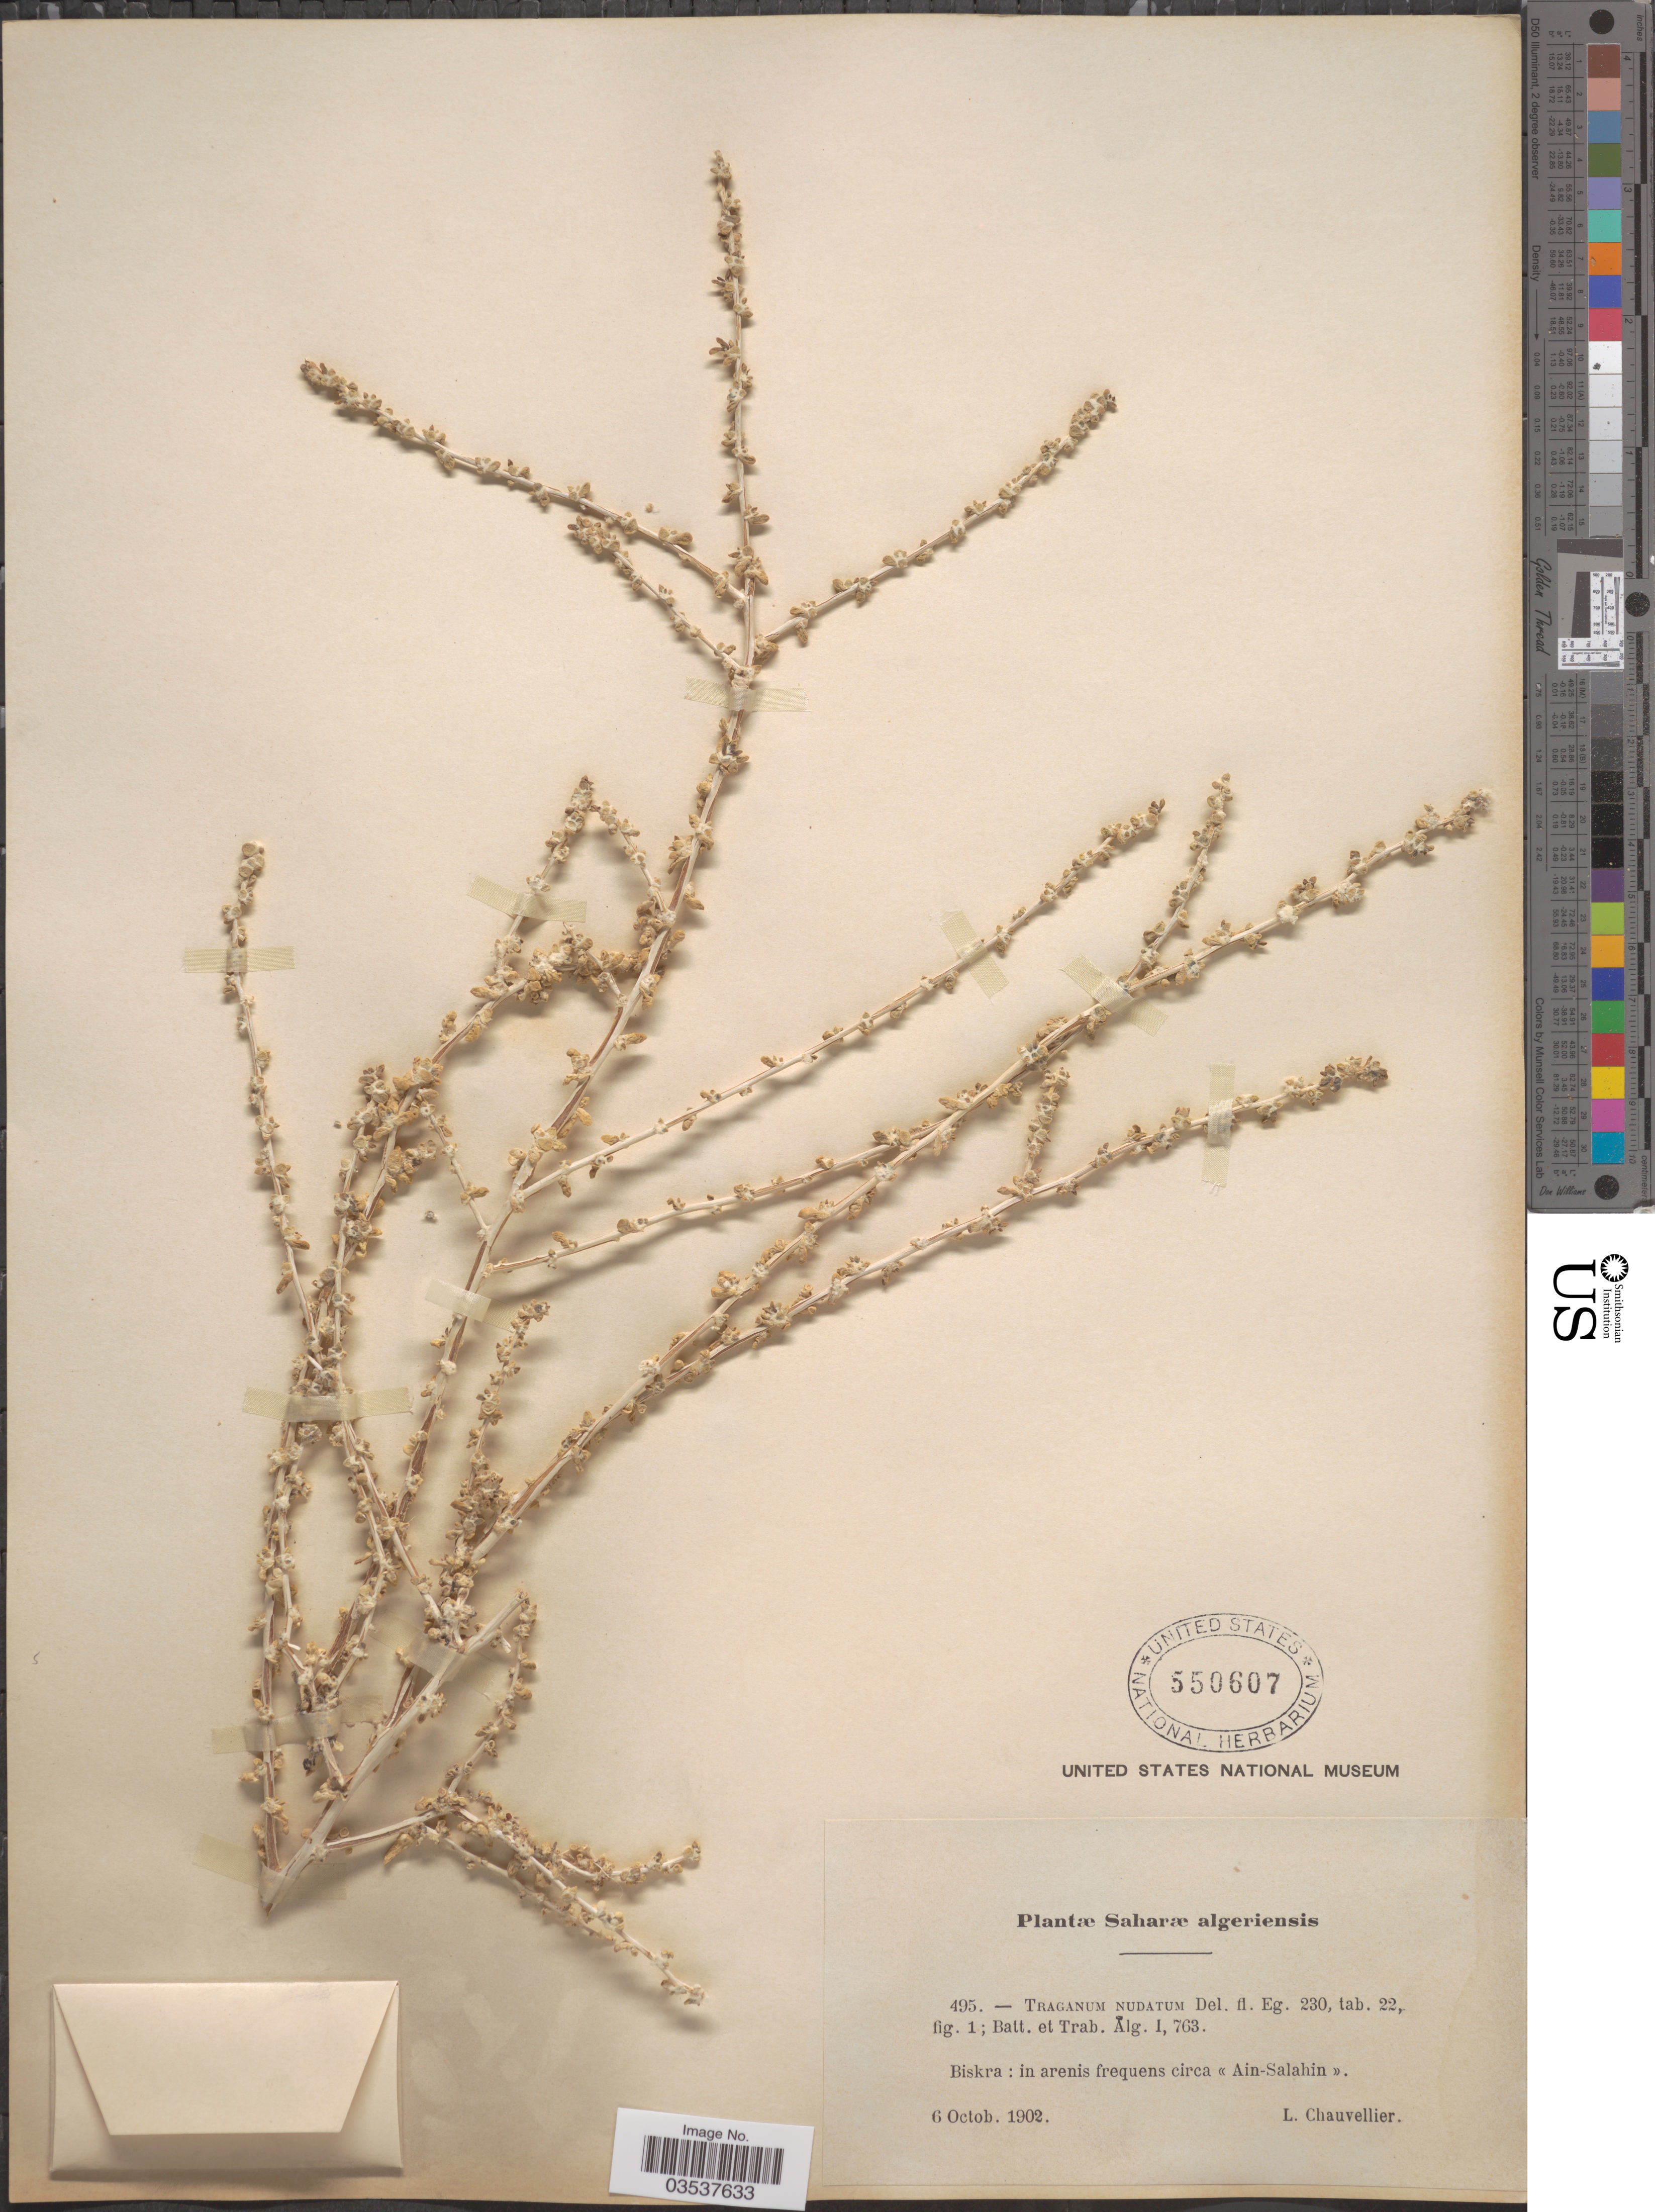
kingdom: Plantae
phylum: Tracheophyta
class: Magnoliopsida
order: Caryophyllales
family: Amaranthaceae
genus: Traganum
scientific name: Traganum moquinii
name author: Webb ex Moq.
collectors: L. Chauvellier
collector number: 495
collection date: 1902-10-06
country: Algeria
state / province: Biskra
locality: Saharæ algeriensis. In arenis frequens circa <<Ain-Salahin>>.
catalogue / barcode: US 550607